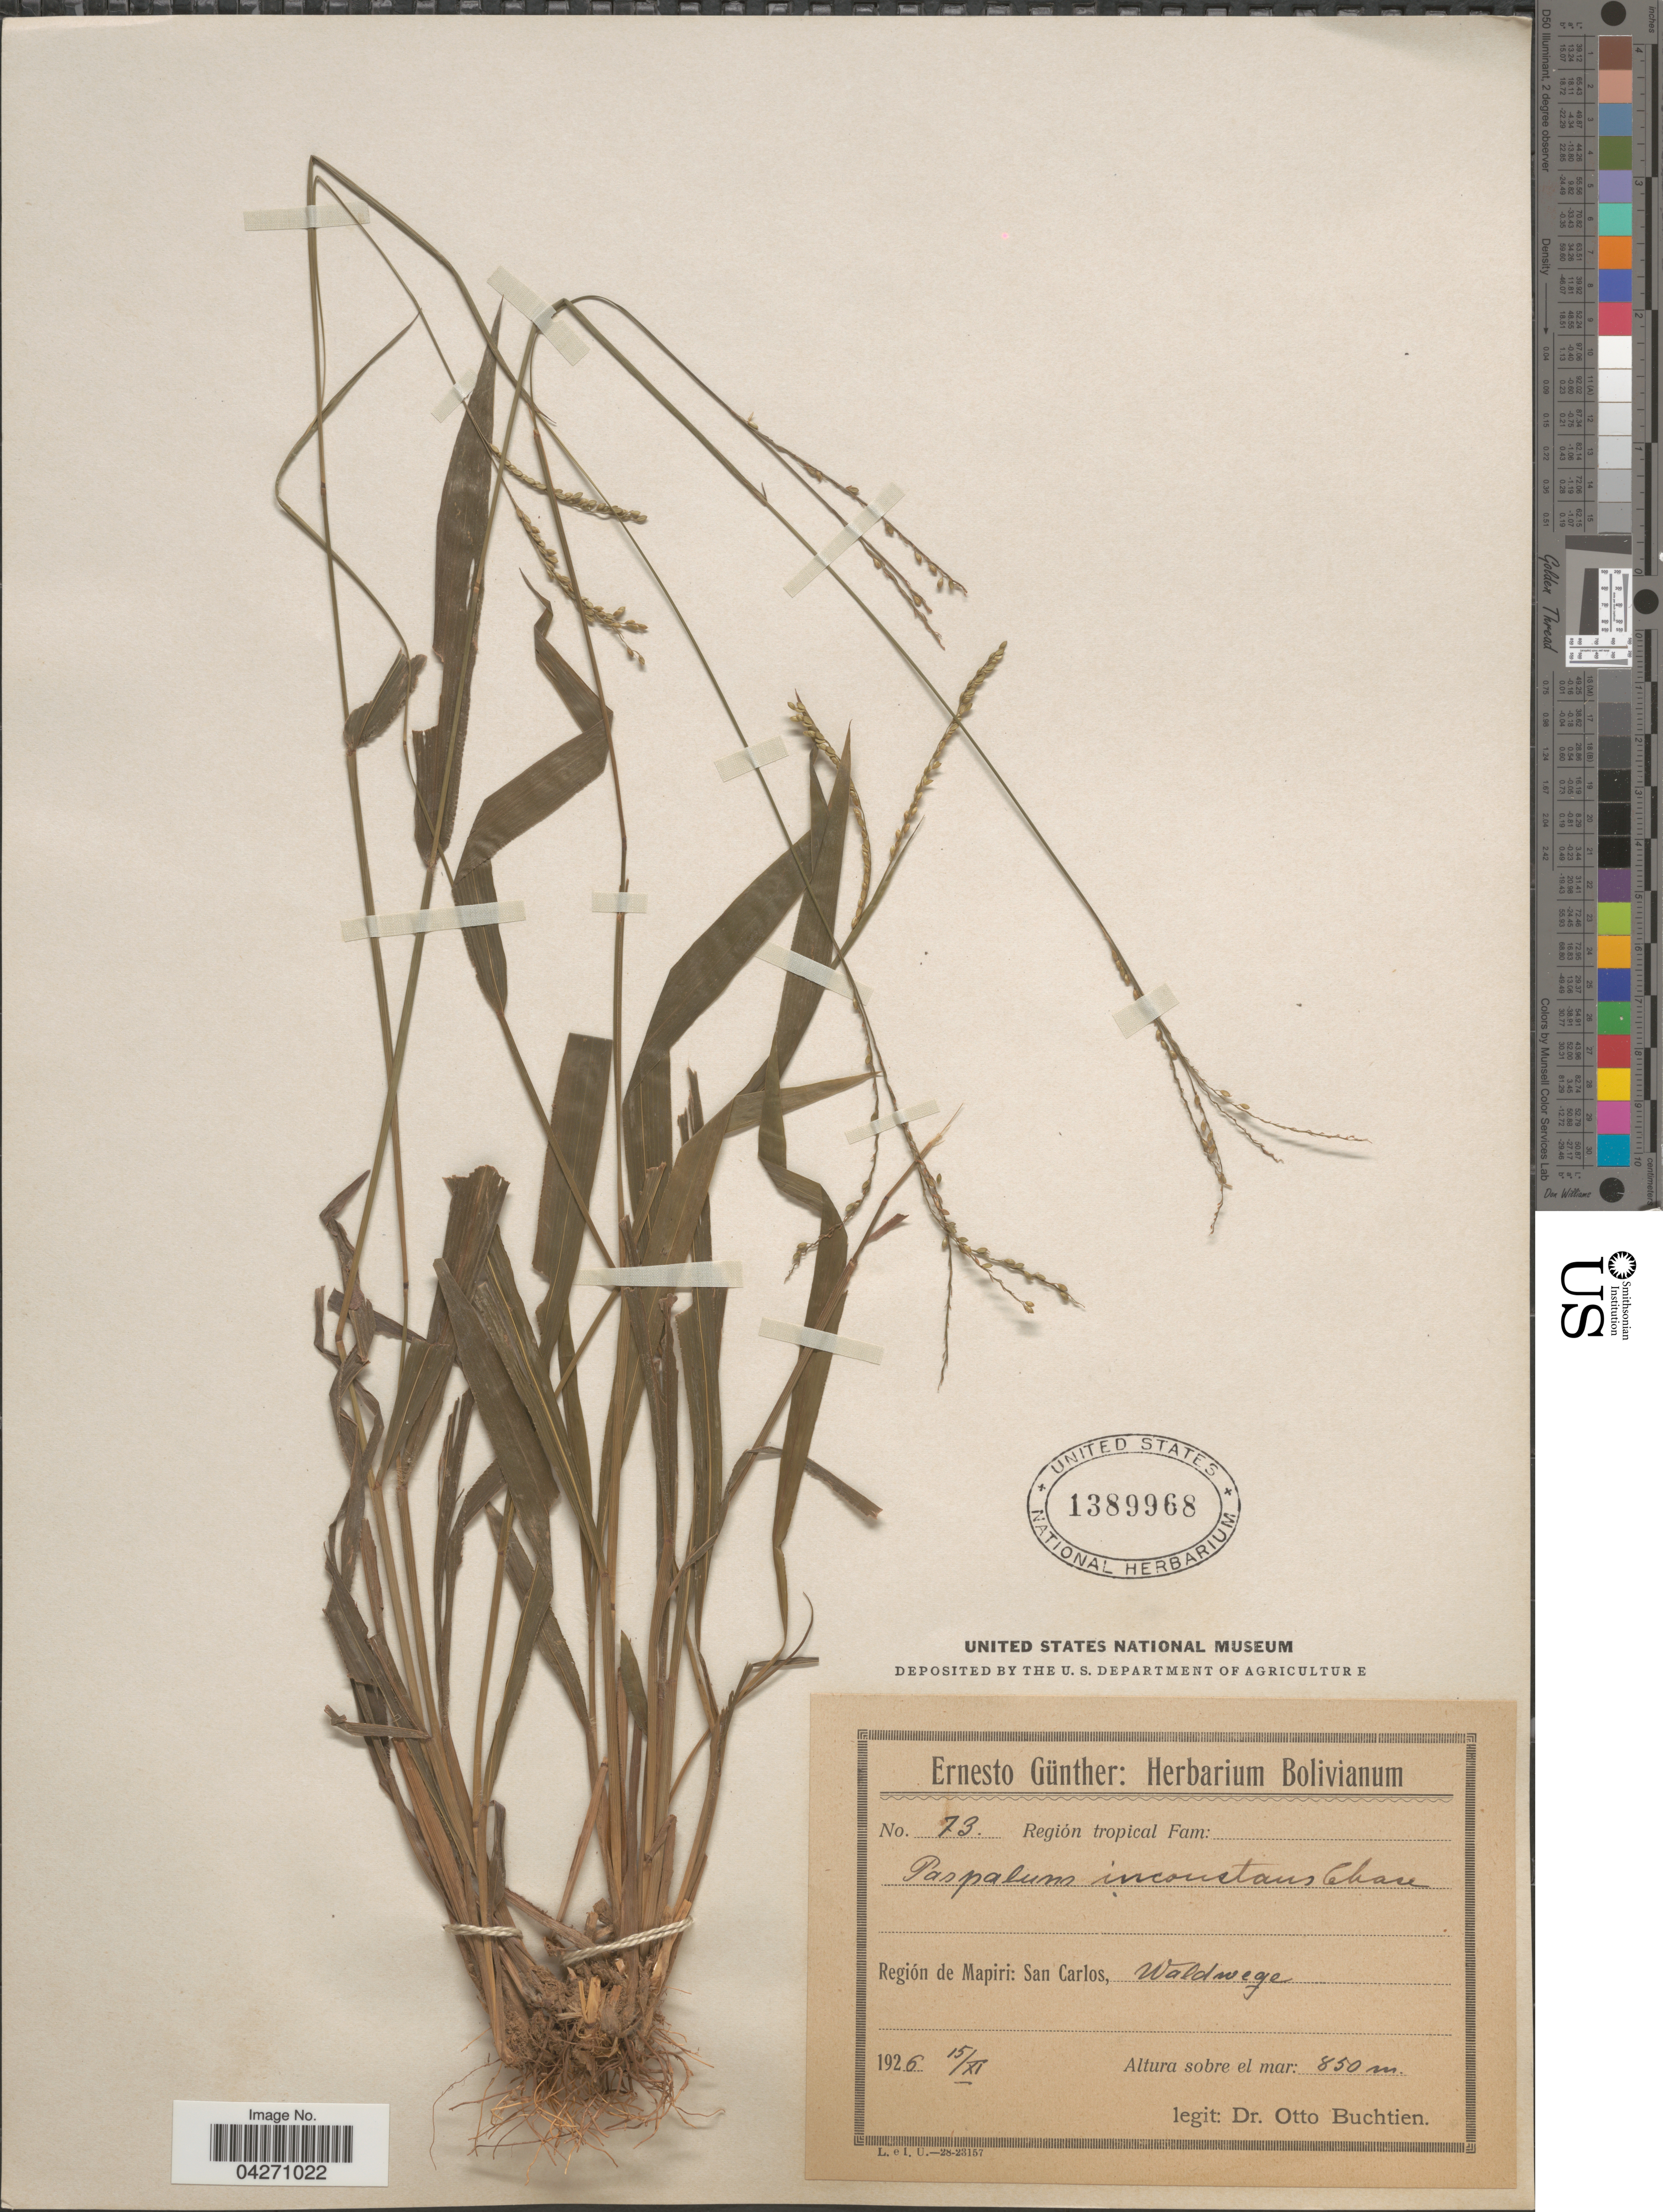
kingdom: Plantae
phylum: Tracheophyta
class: Liliopsida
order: Poales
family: Poaceae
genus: Paspalum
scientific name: Paspalum inconstans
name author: Chase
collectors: O. Buchtien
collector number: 73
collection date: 1926-11-15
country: Bolivia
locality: Región tropical. Región de Mapiri: San Carlos, Waldwege.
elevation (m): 850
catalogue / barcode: US 1389968